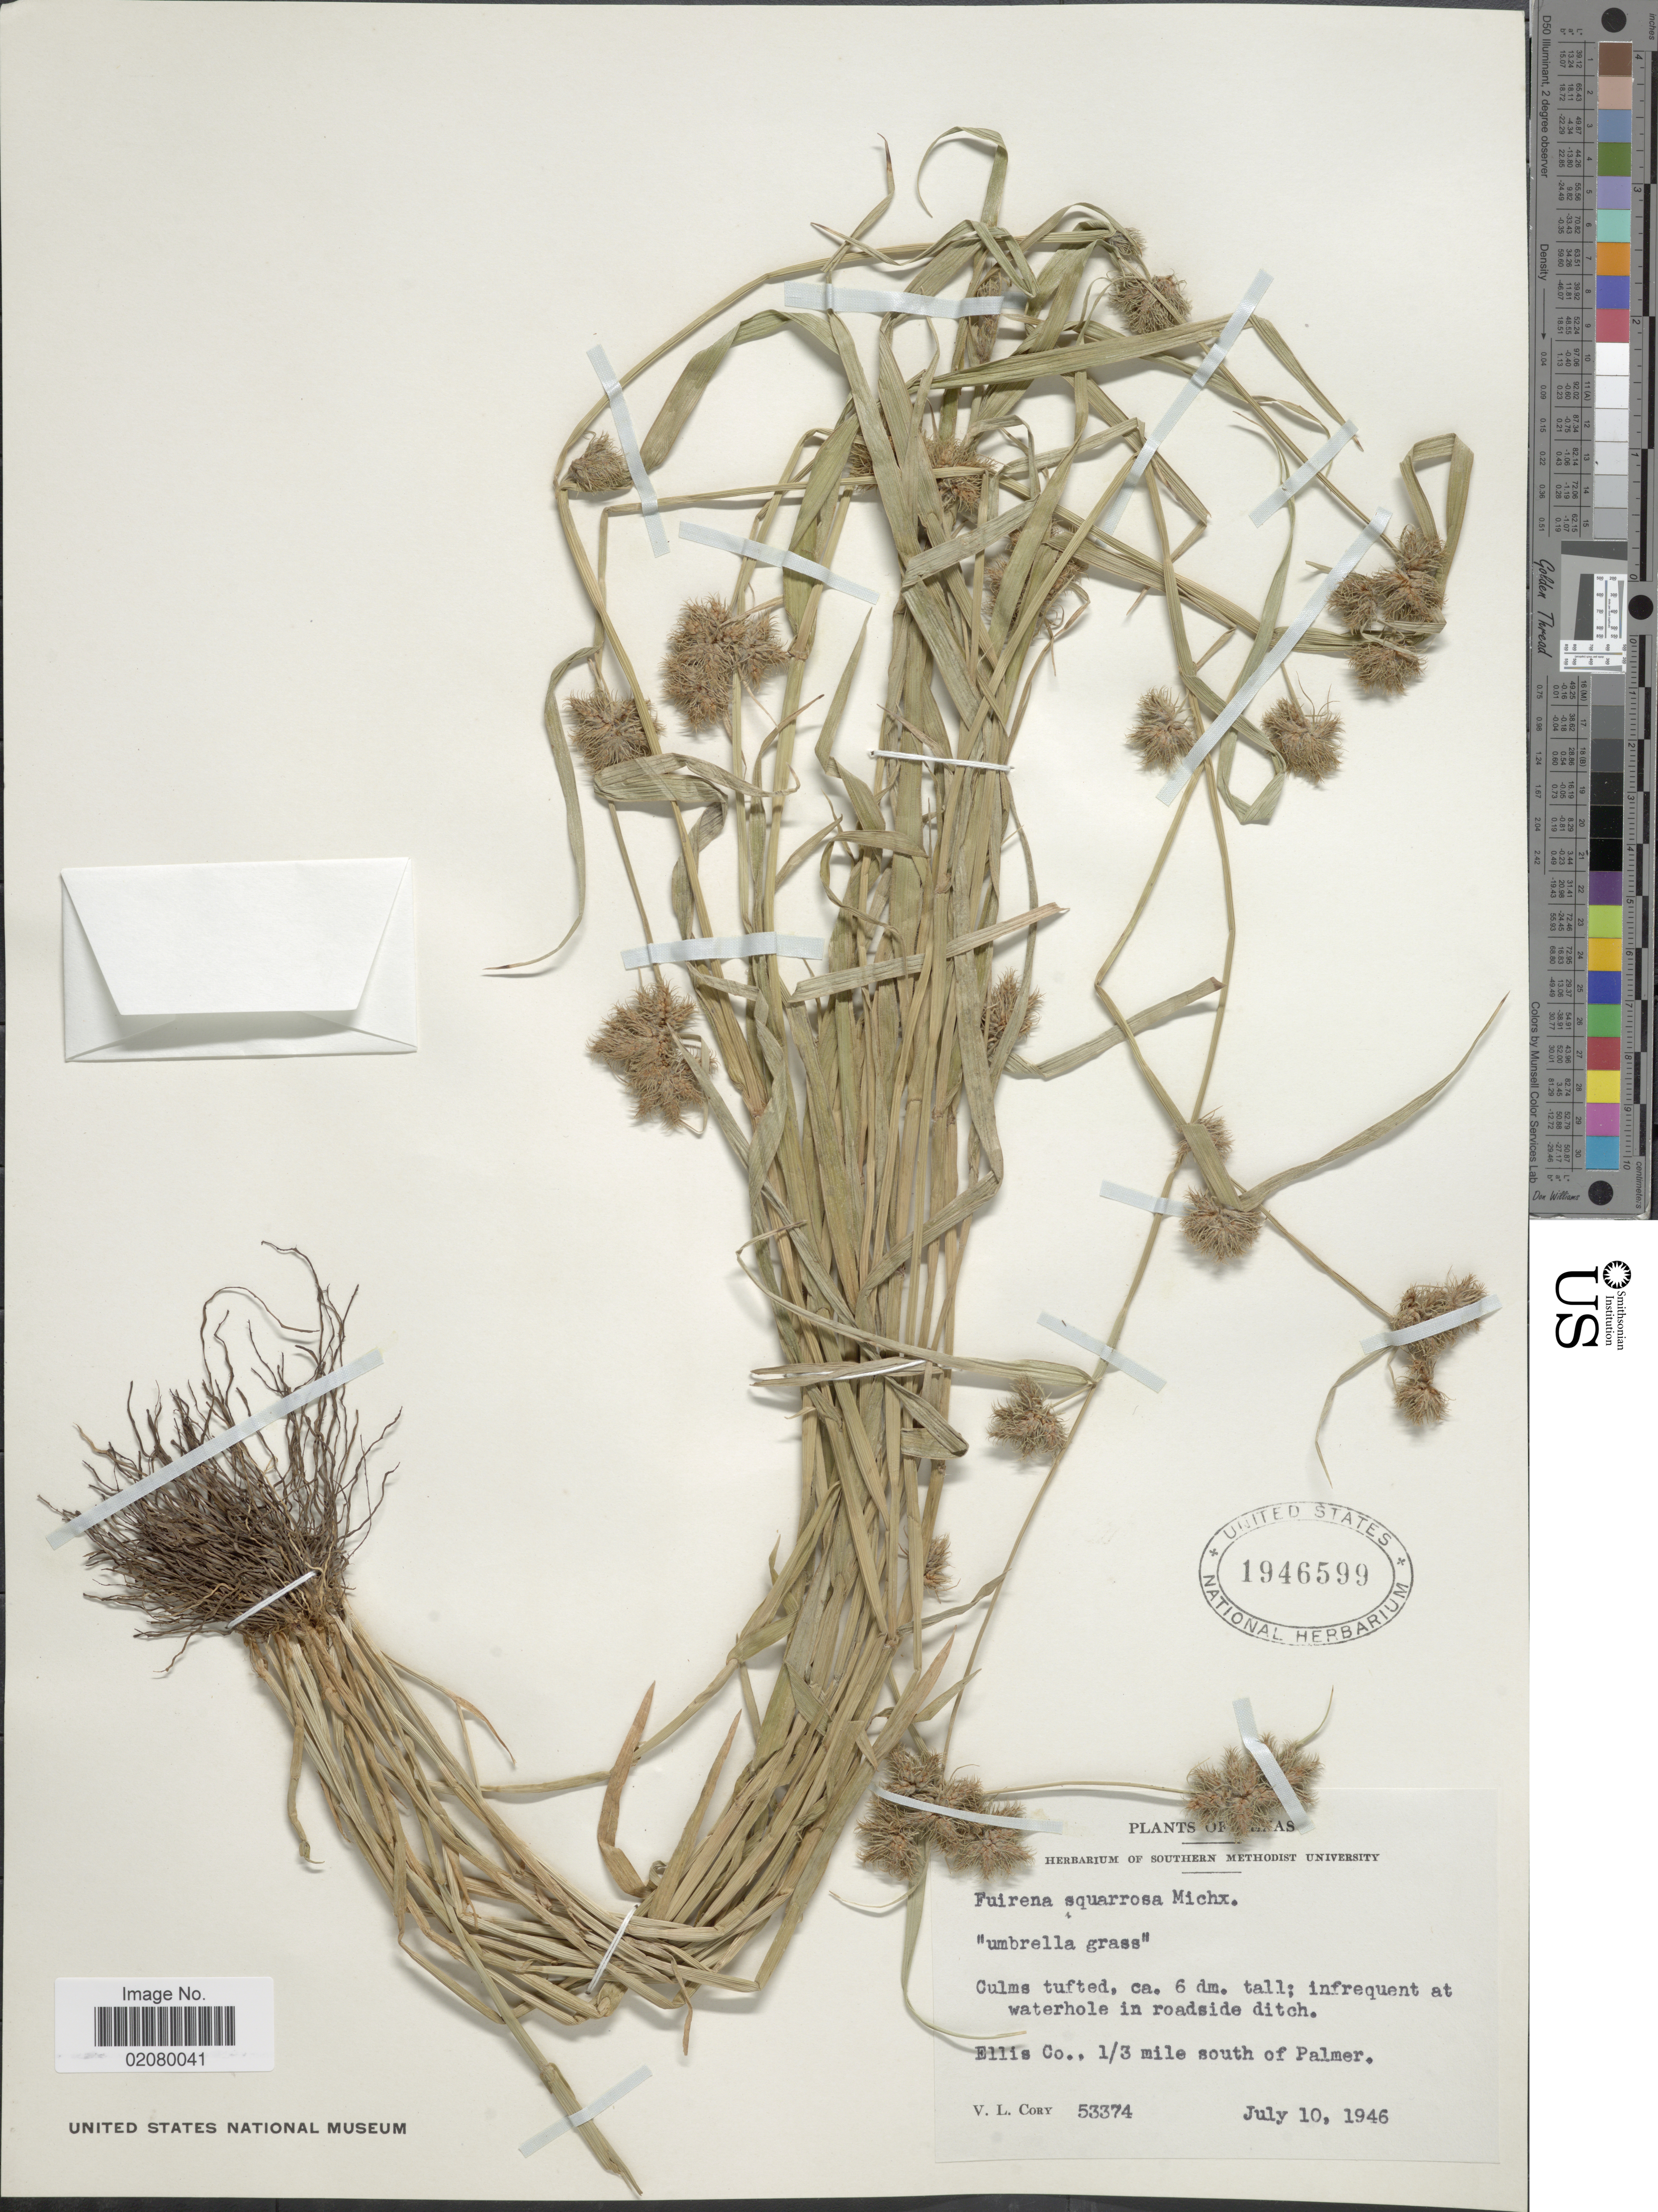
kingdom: Plantae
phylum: Tracheophyta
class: Liliopsida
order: Poales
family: Cyperaceae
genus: Fuirena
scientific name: Fuirena squarrosa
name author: Michx.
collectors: V. Cory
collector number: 53374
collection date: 1946-07-10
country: United States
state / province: Texas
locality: Ellis Co., 1/3 mile south of Palmer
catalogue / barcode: US 1946599